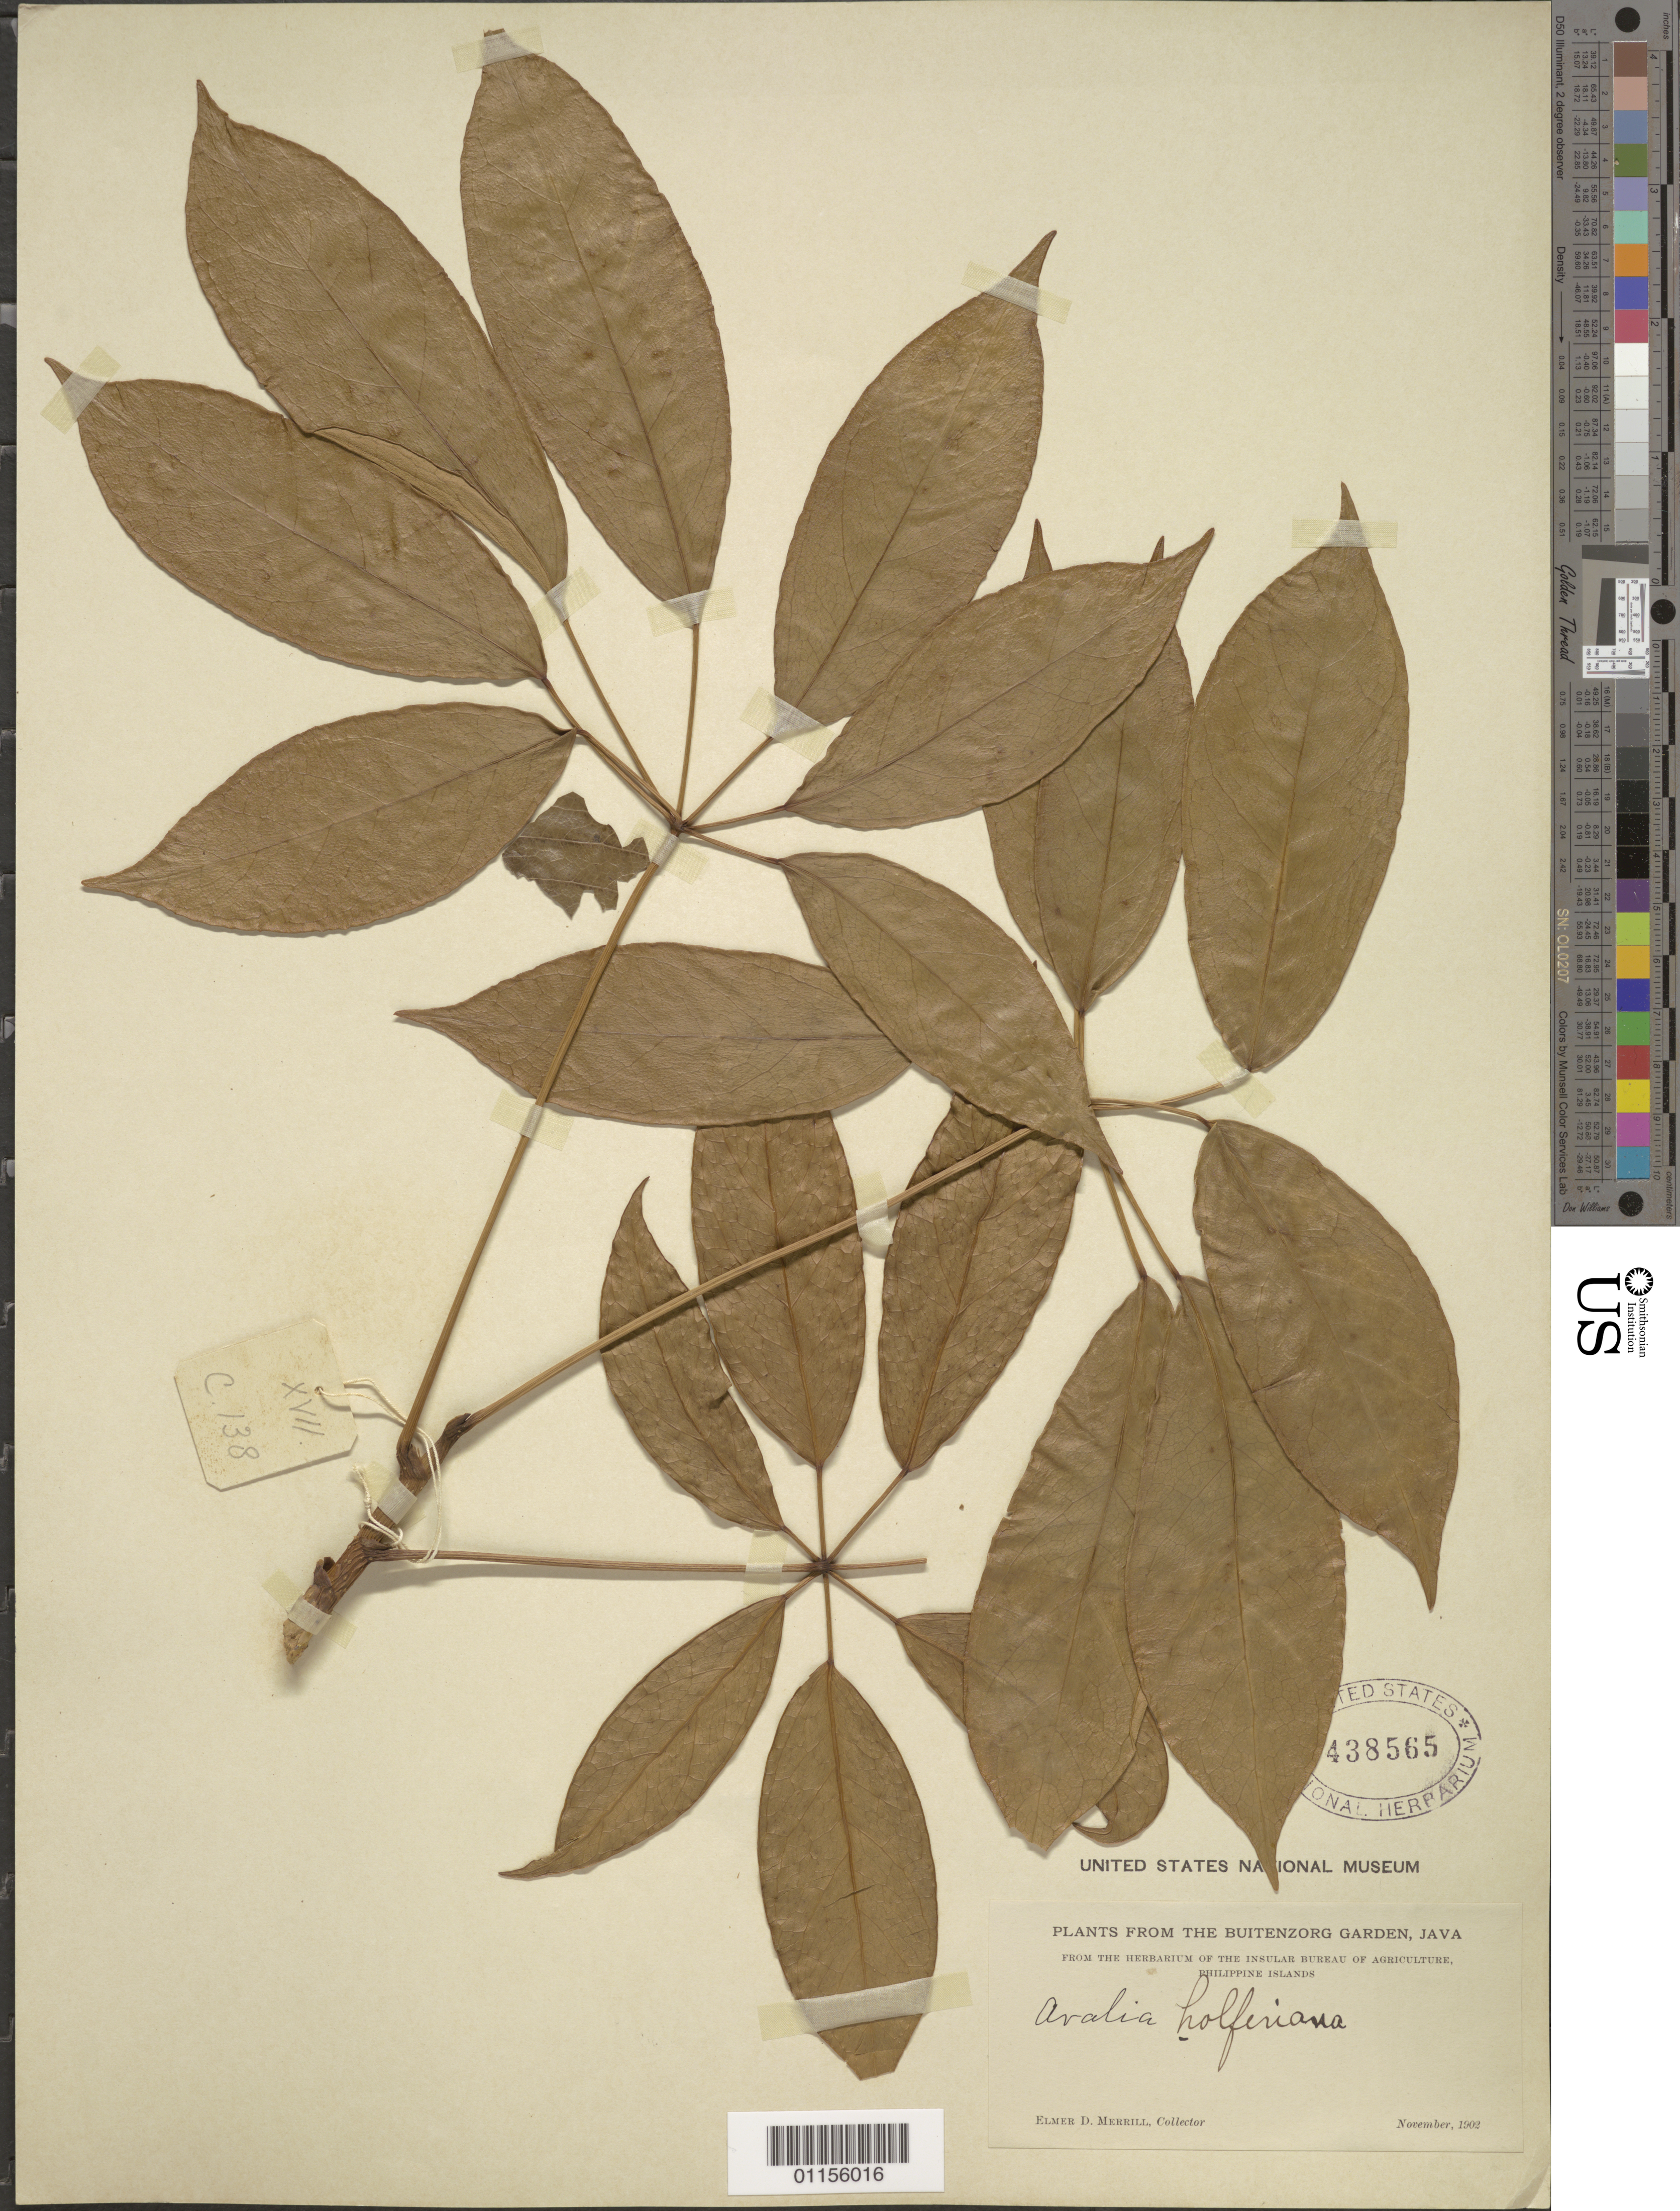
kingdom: Plantae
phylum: Tracheophyta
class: Magnoliopsida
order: Apiales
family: Araliaceae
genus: Aralia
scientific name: Aralia sp.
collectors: E. D. Merrill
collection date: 1902-11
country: Indonesia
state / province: Java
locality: Buitenzorg Garden.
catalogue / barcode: US 438565